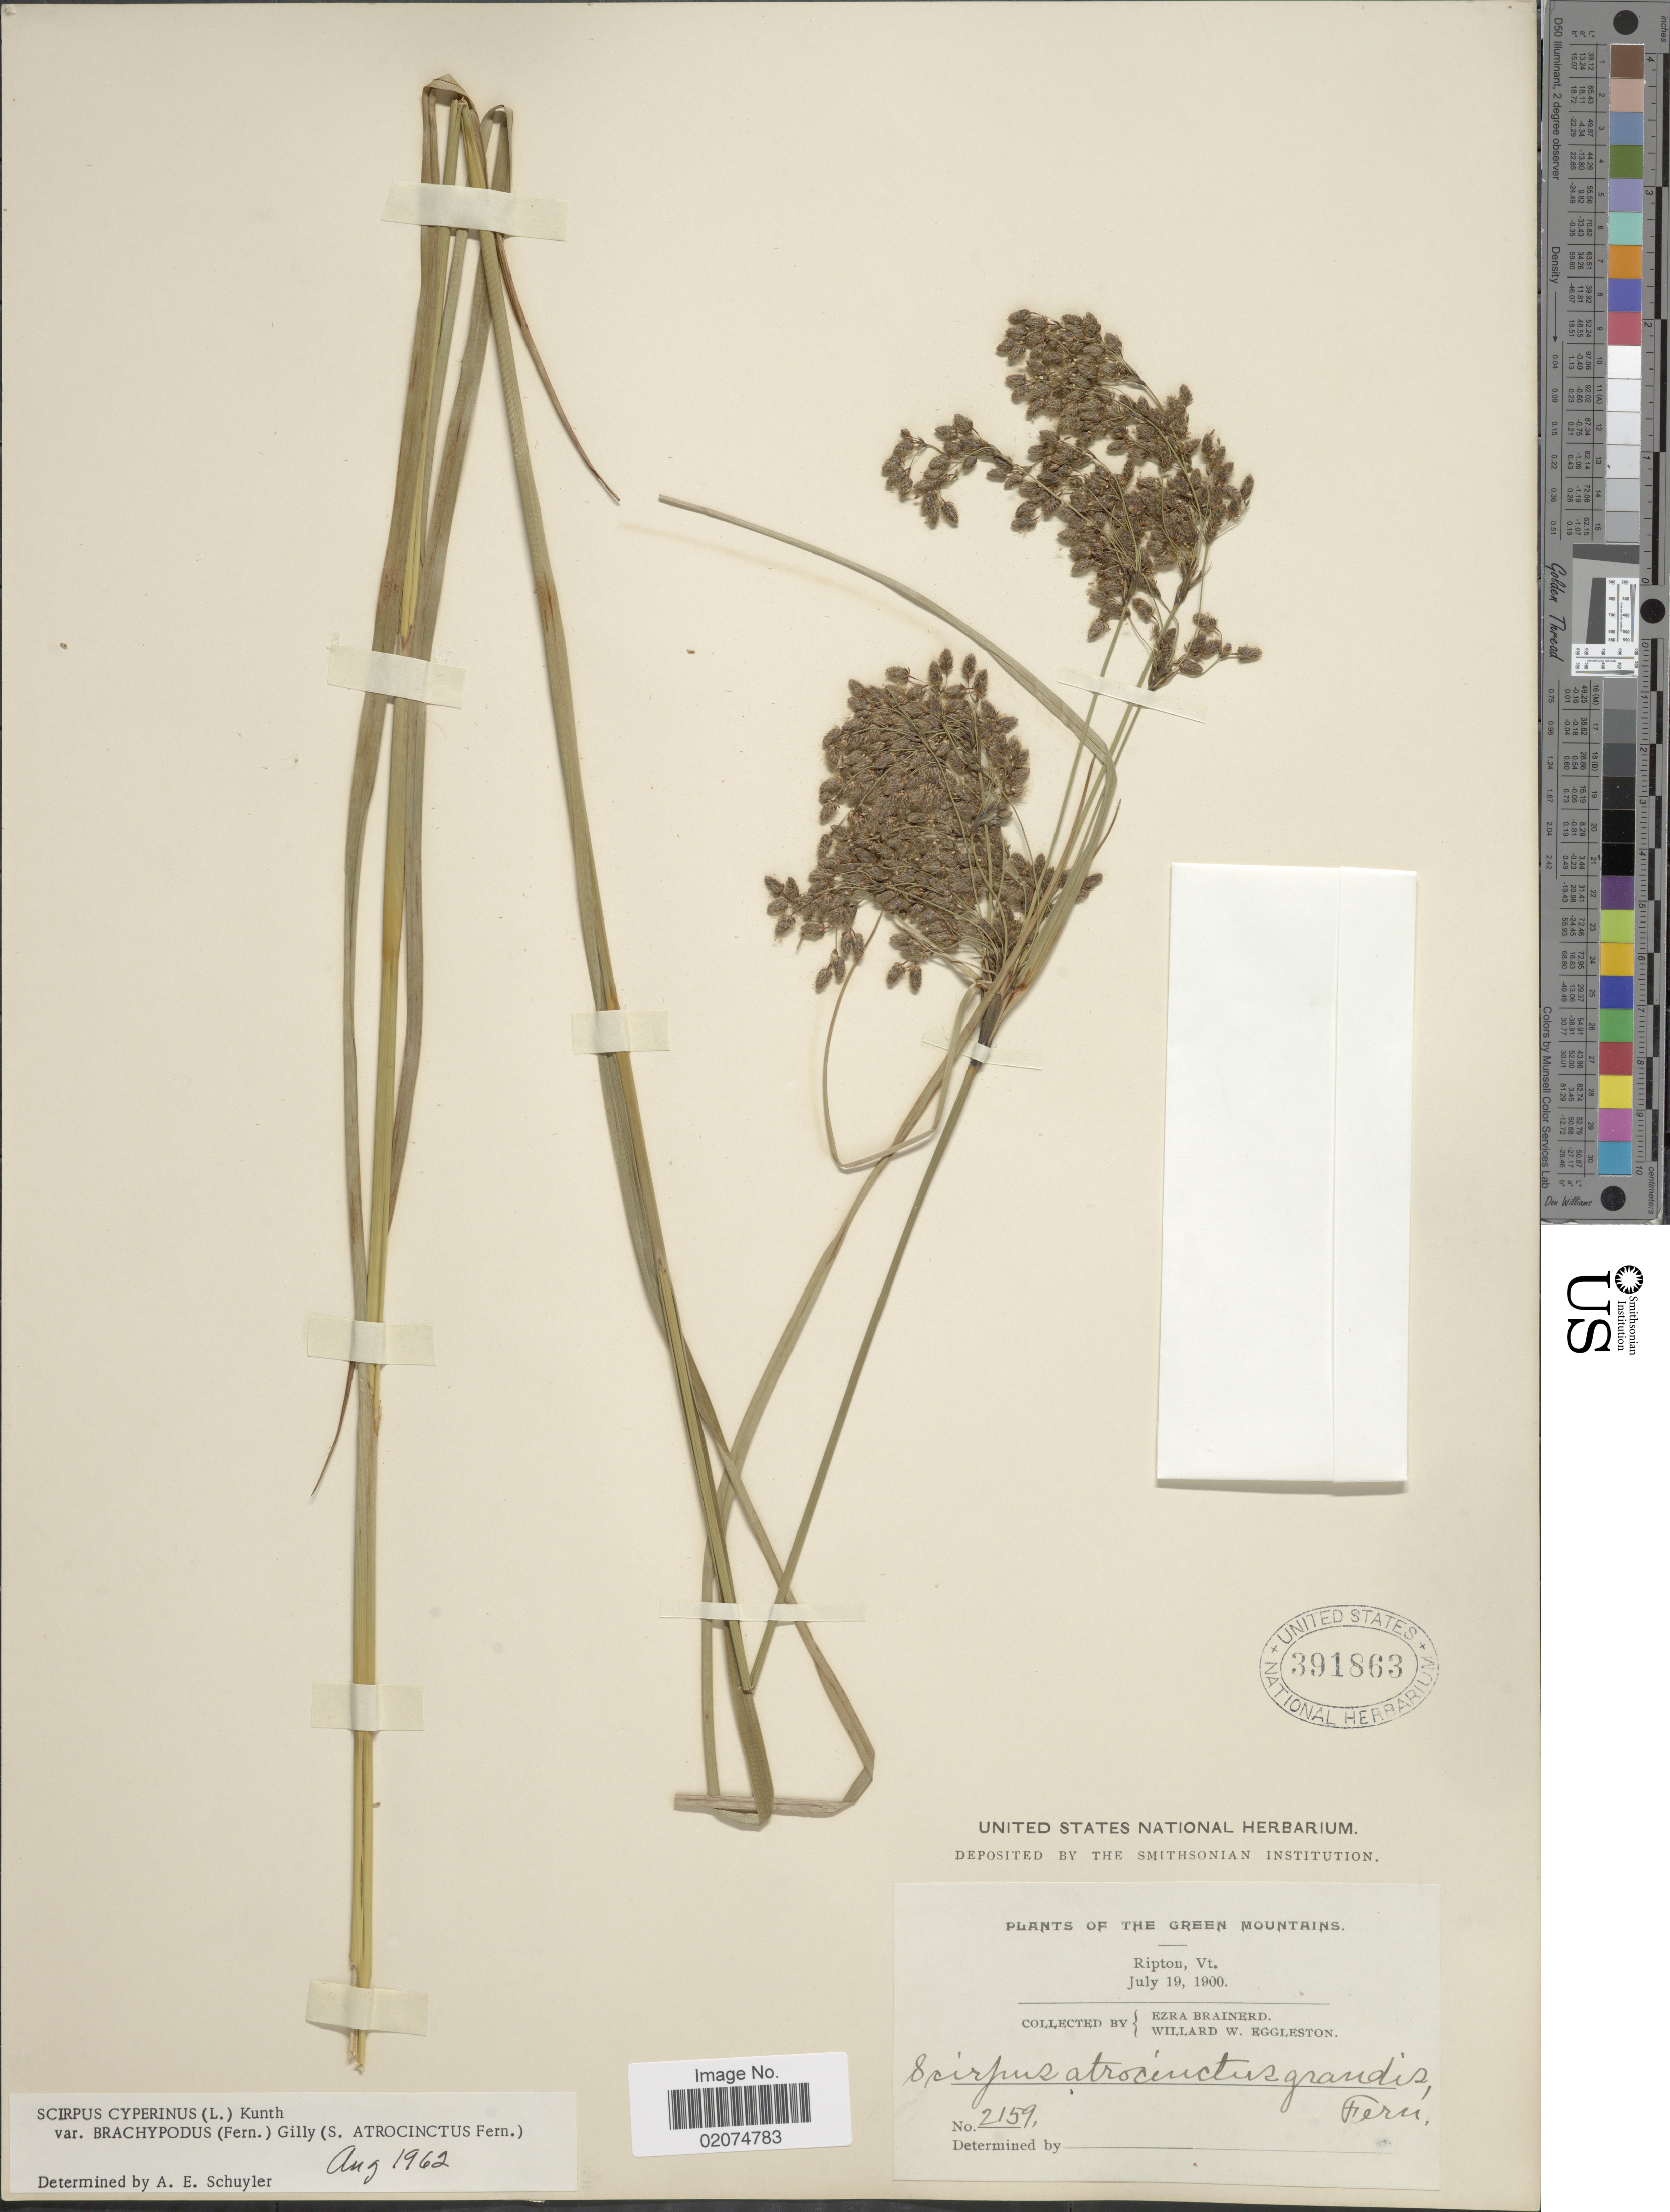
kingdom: Plantae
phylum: Tracheophyta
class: Liliopsida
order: Poales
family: Cyperaceae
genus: Scirpus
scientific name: Scirpus atrocinctus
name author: Fernald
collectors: E. Brainerd & W. W. Eggleston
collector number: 2159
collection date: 1900-07-19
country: United States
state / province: Vermont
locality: Green Mountains, Ripton, Vt.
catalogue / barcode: US 391863